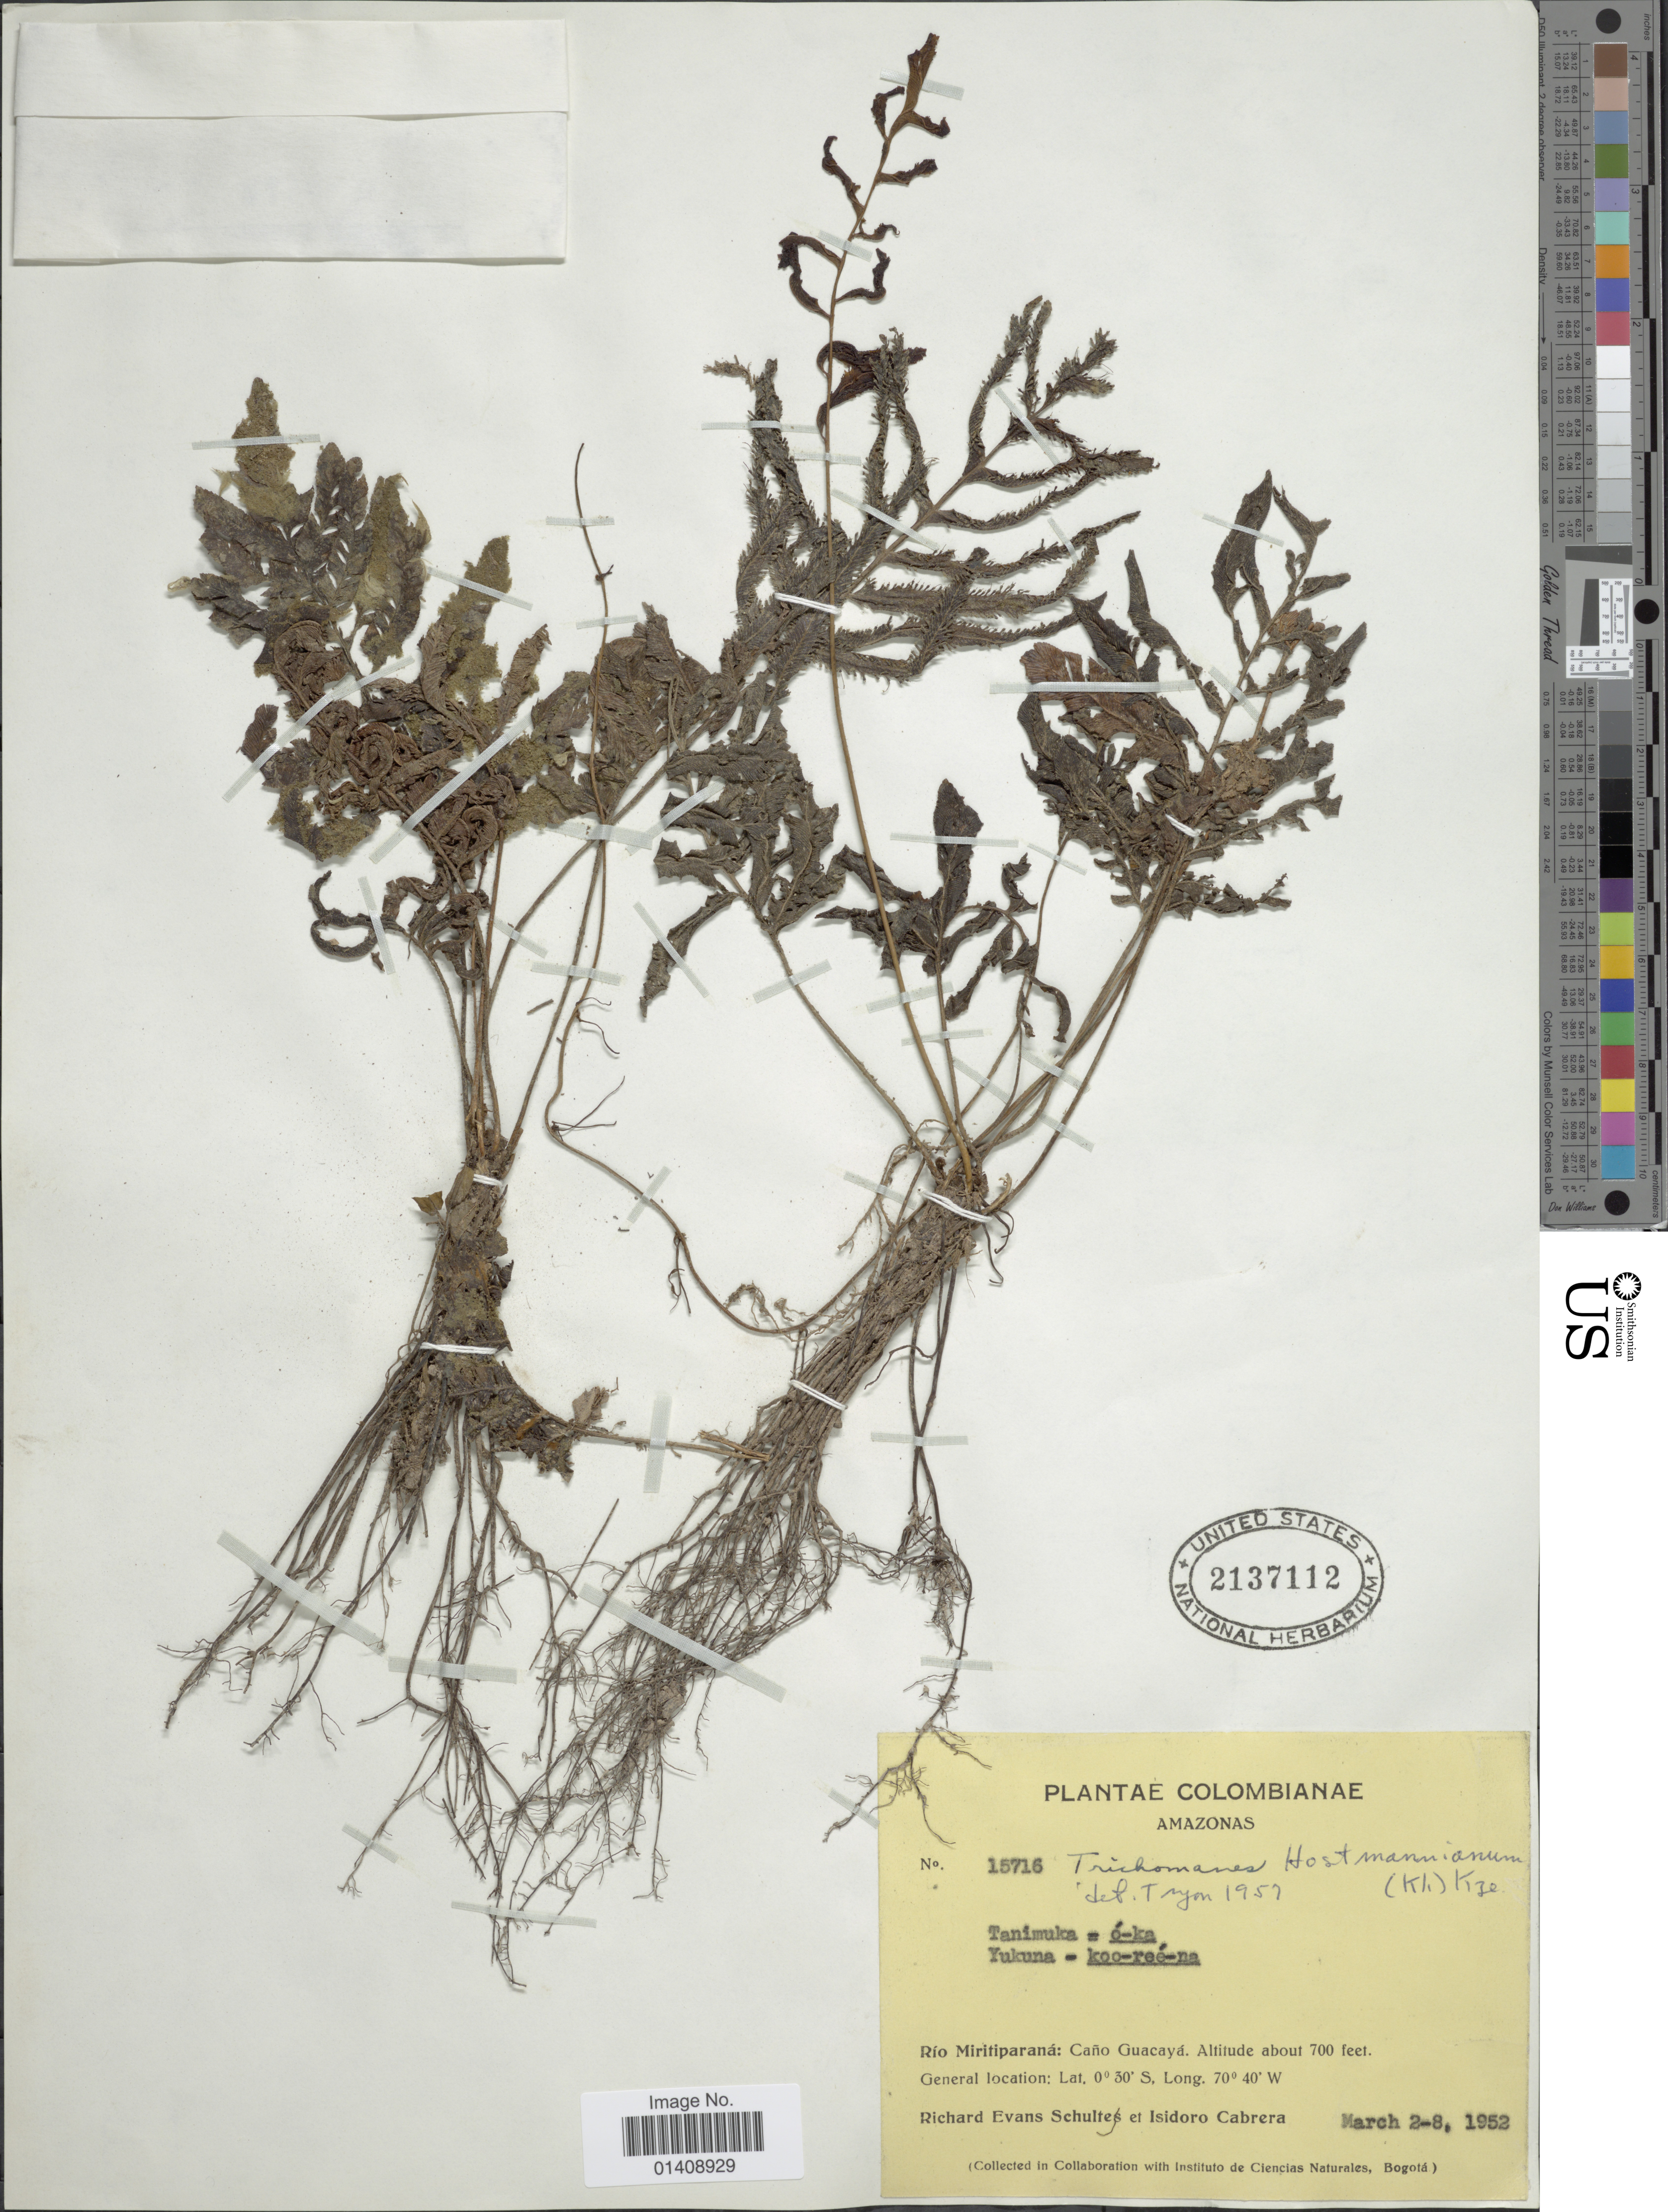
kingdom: Plantae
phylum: Tracheophyta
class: Polypodiopsida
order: Hymenophyllales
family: Hymenophyllaceae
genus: Trichomanes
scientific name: Trichomanes hostmannianum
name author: (Klotzsch) Kunze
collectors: R. E. Schultes & I. Cabrera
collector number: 15716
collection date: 1952-03-02/1952-03-08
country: Colombia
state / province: Amazônas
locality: Rio Miritiparana; Caño Guacaya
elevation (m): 213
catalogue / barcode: US 2137112